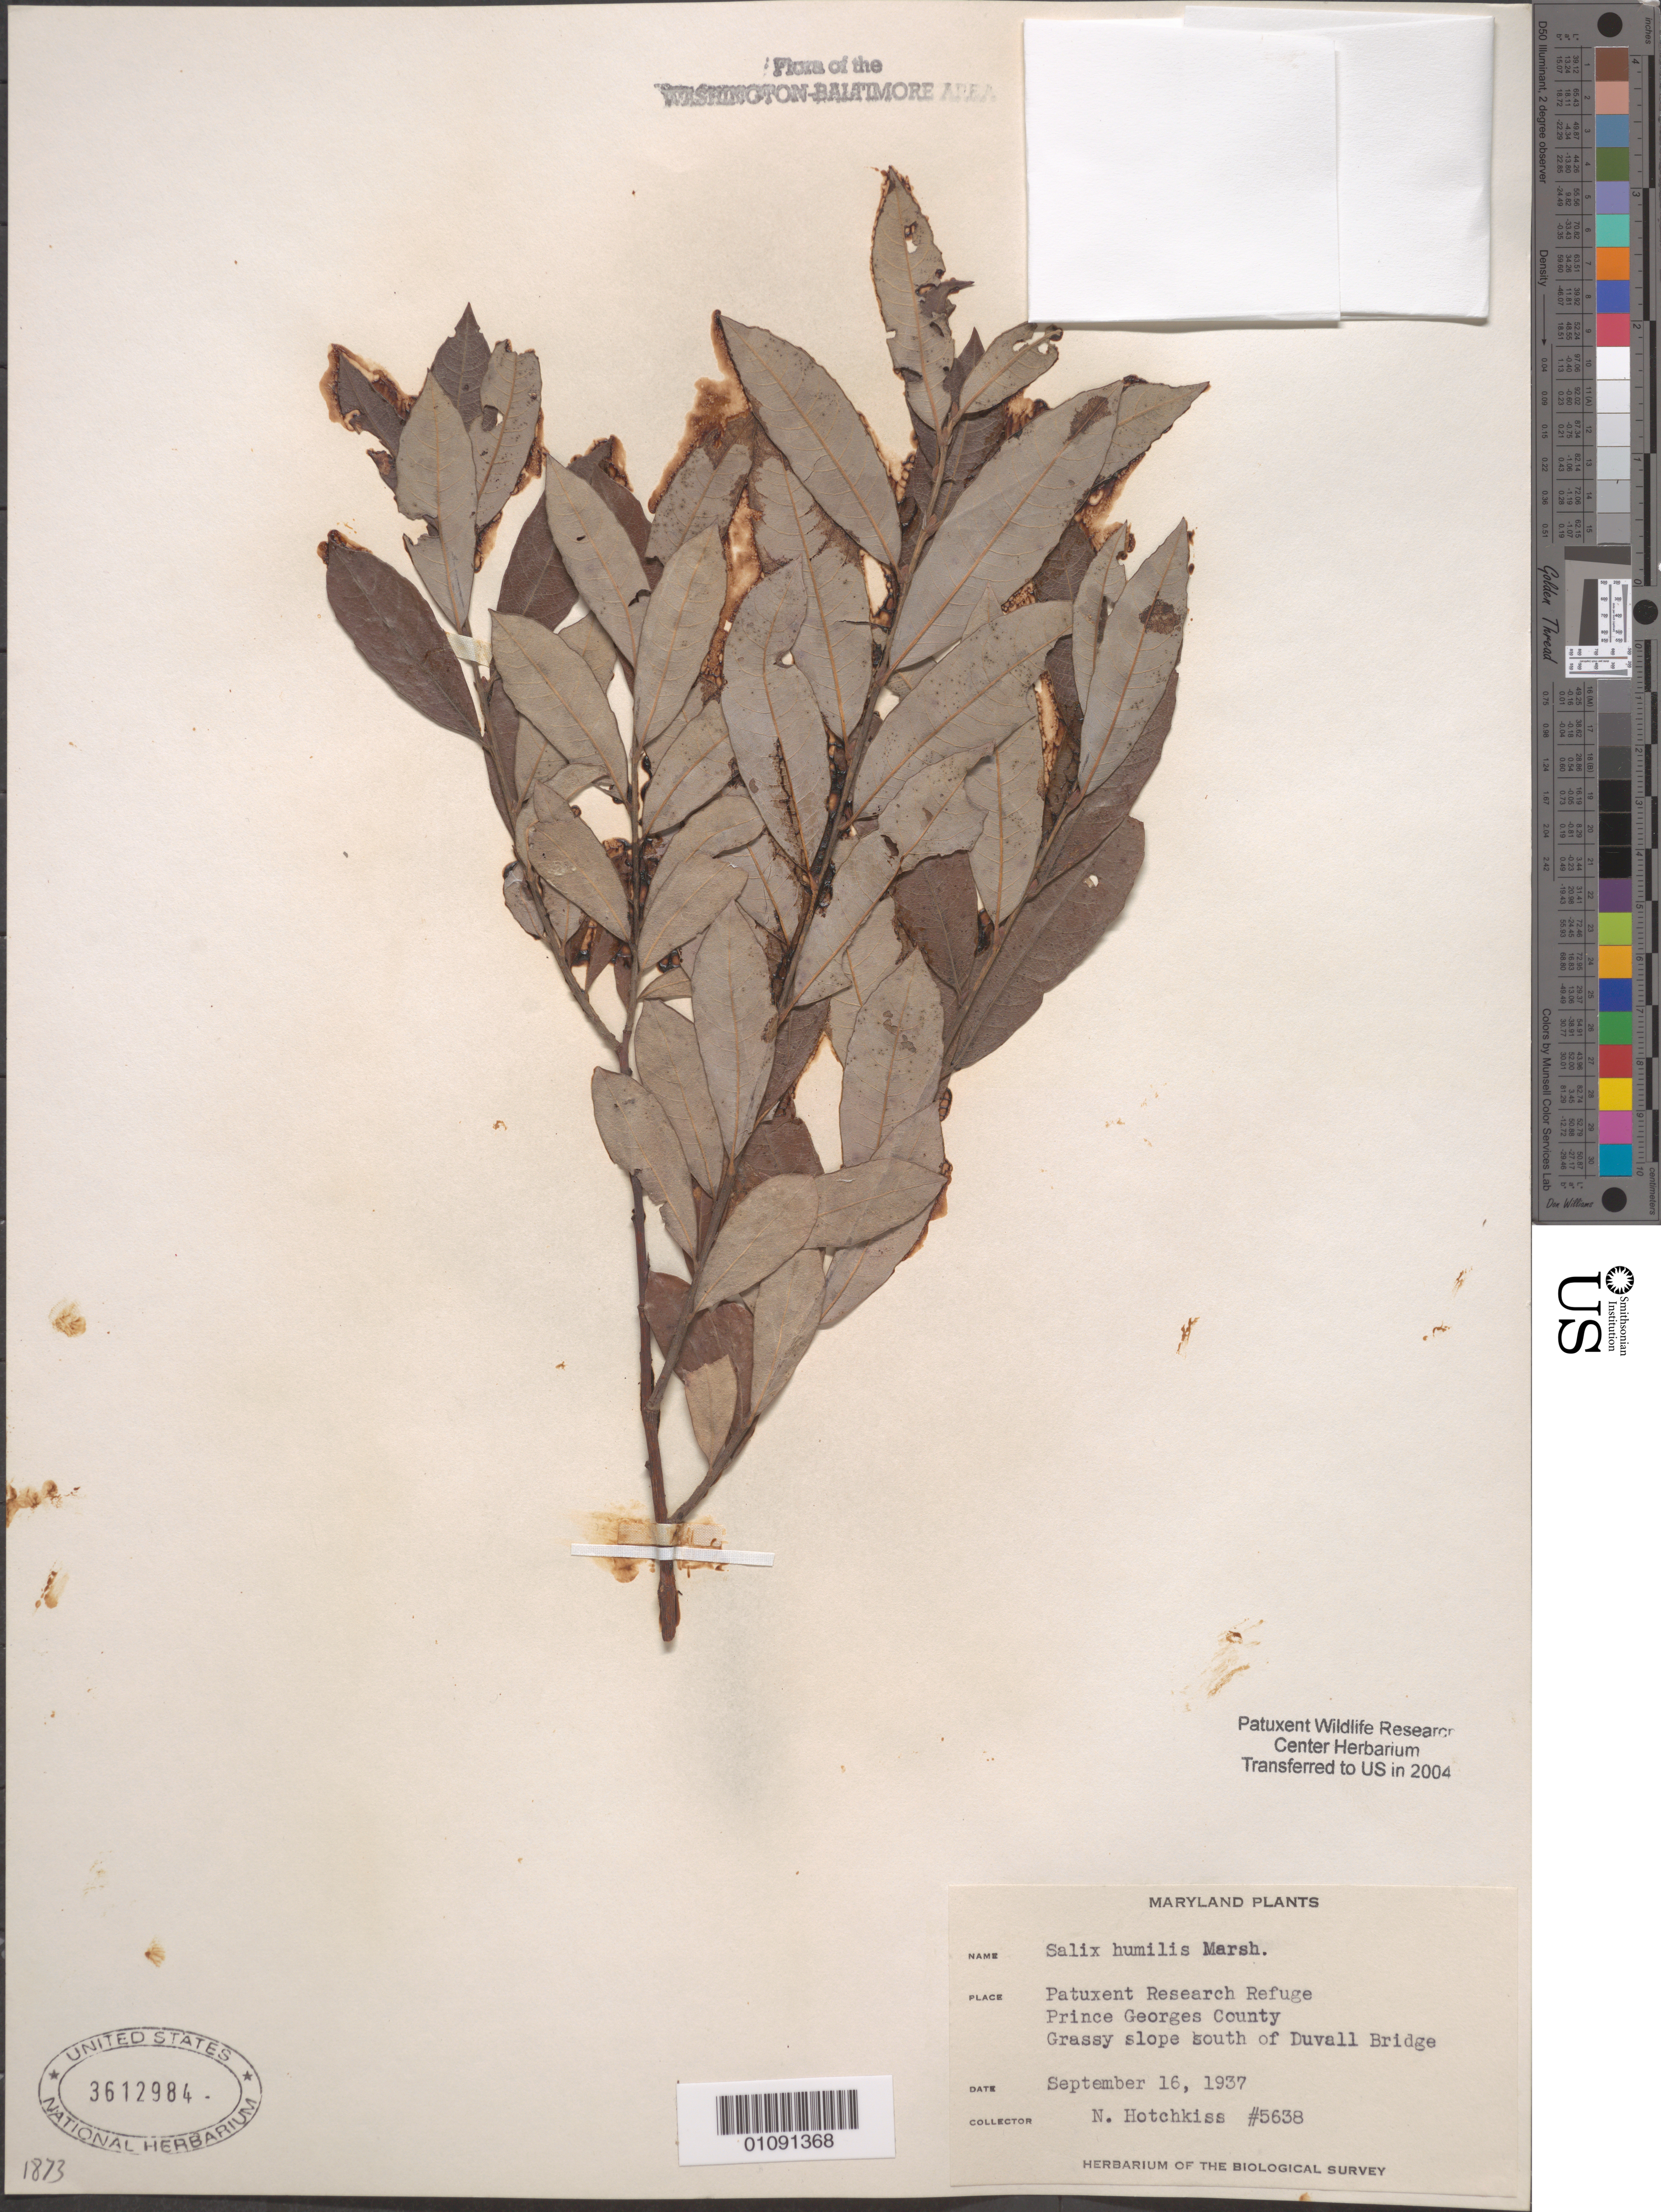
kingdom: Plantae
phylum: Tracheophyta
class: Magnoliopsida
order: Malpighiales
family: Salicaceae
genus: Salix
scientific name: Salix humilis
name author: Marshall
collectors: N. Hotchkiss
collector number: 5638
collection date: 1937-09-16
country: United States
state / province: Maryland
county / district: Prince George's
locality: Patuxent Wildlife Refuge. S. of Duvall Bridge.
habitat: Grassy slope.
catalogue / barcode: US 3612984